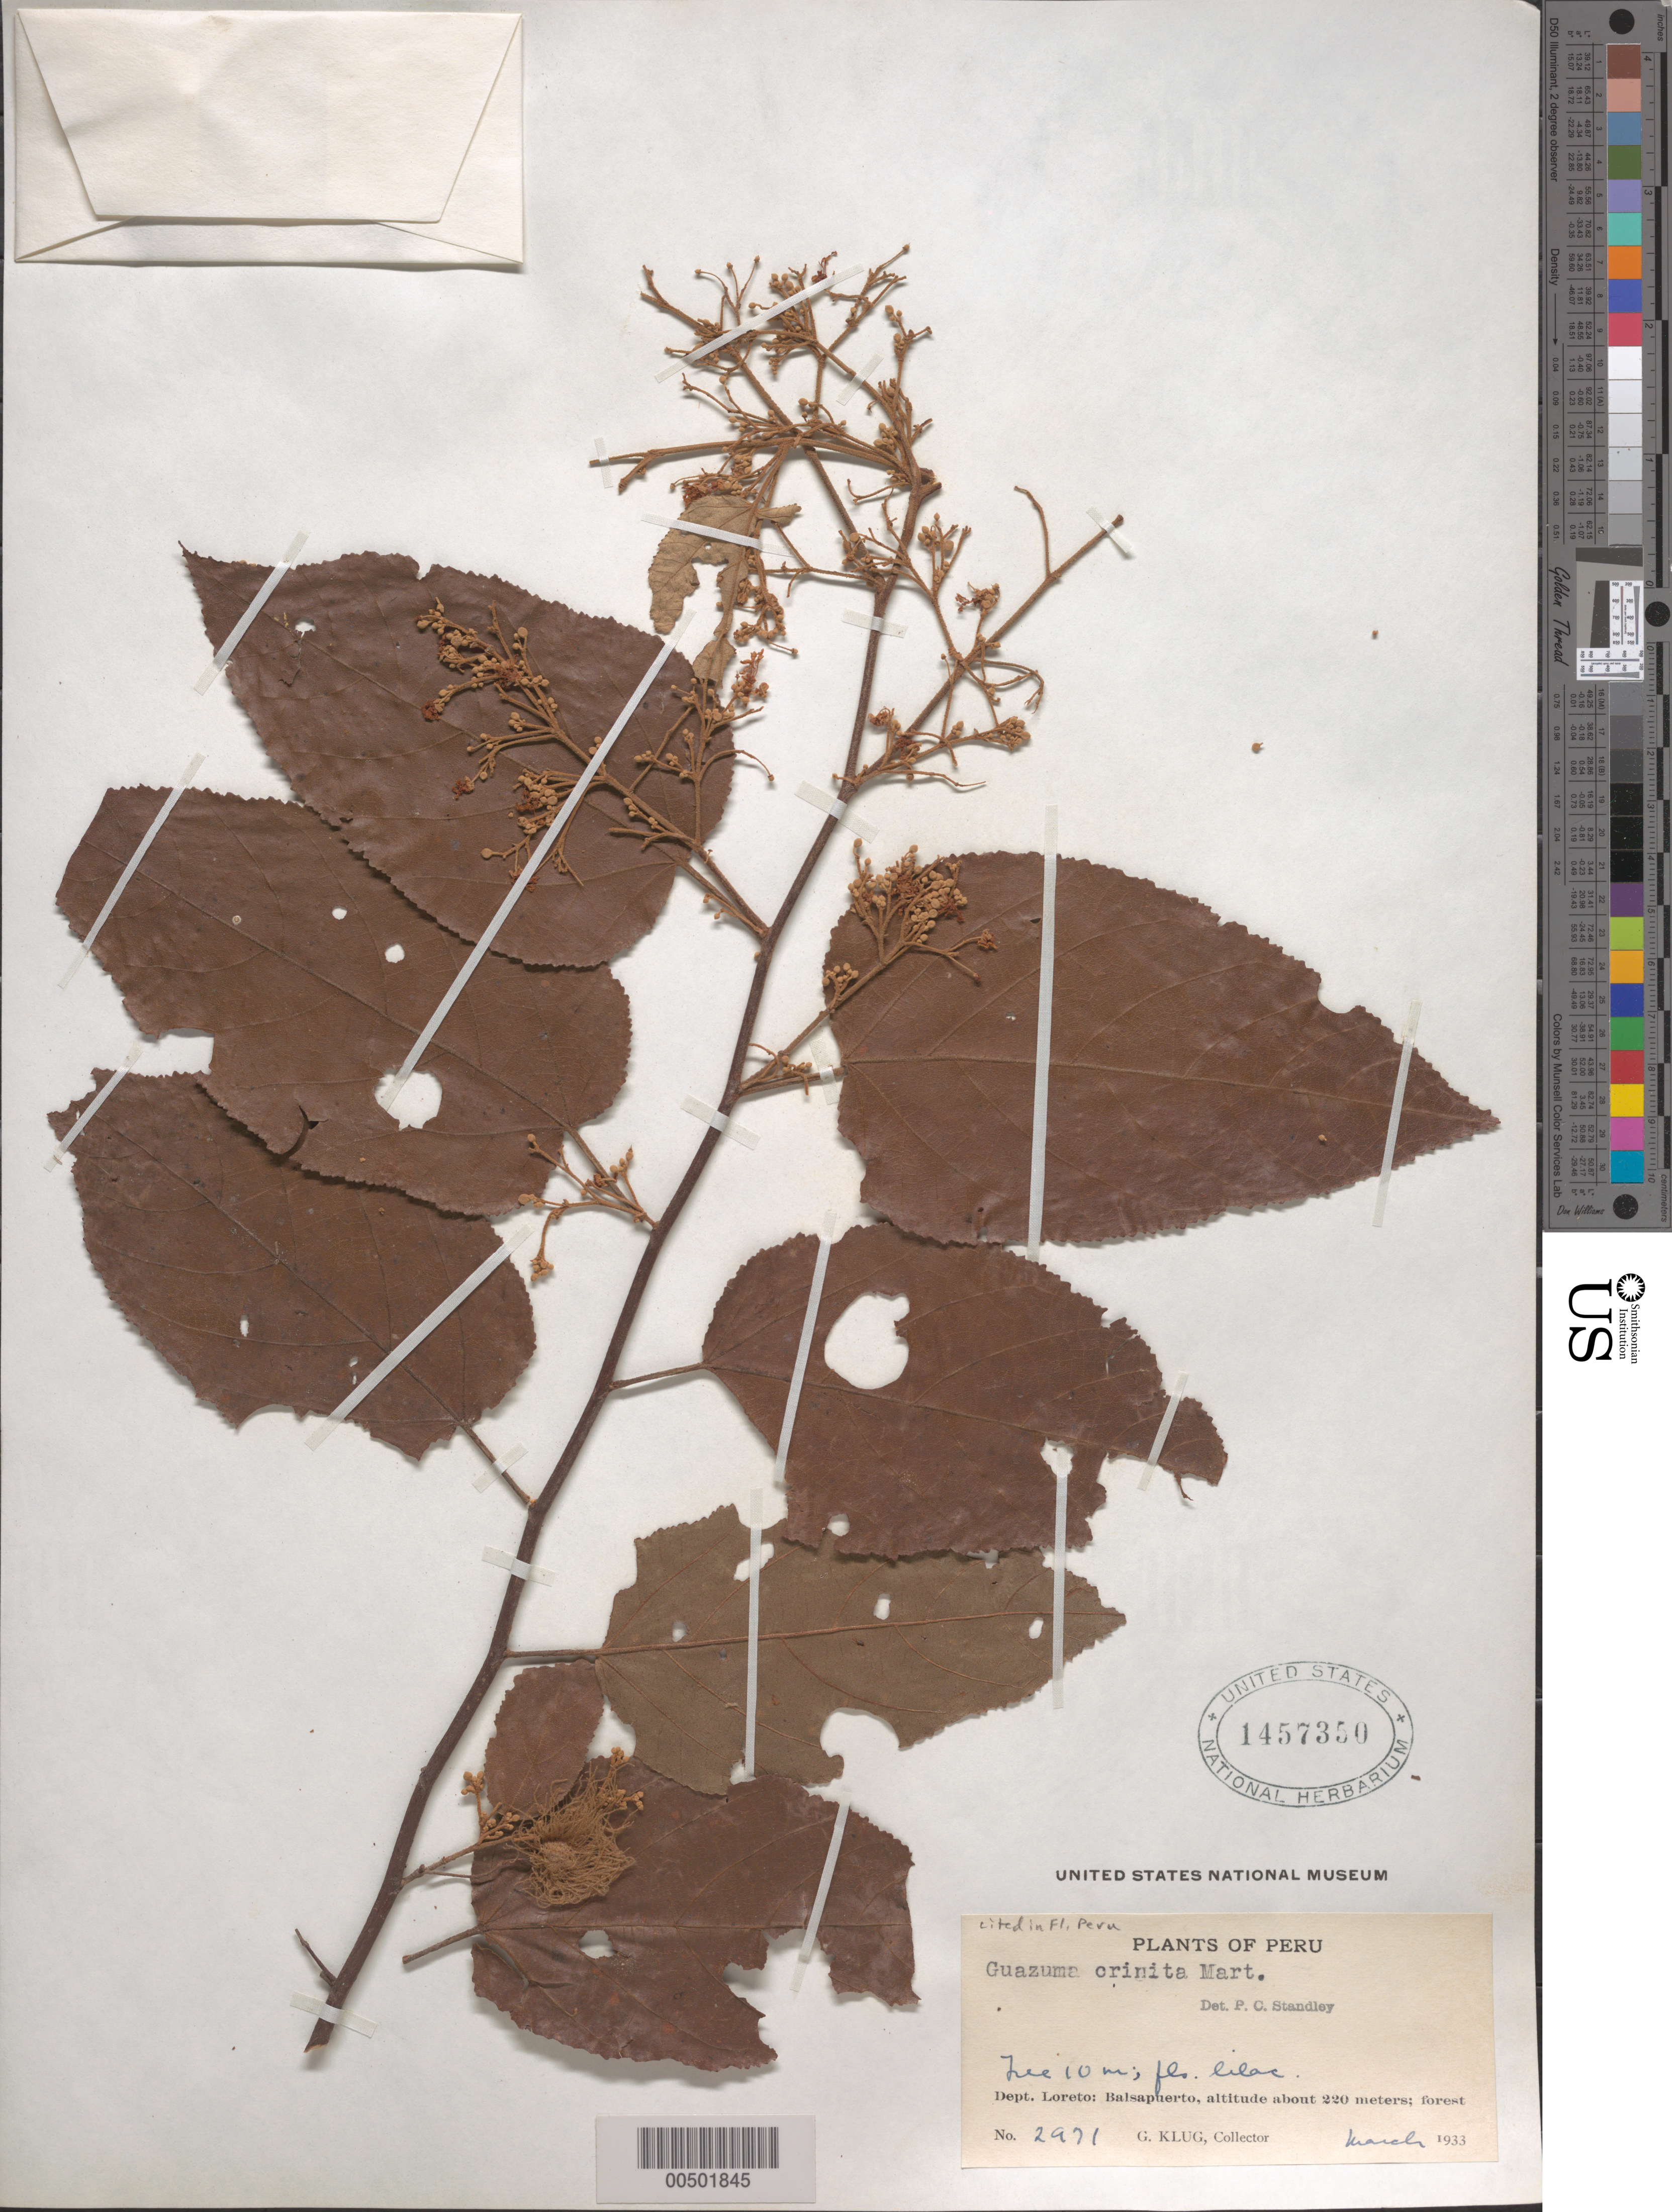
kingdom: Plantae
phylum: Tracheophyta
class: Magnoliopsida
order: Malvales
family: Malvaceae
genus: Guazuma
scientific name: Guazuma crinita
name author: Mart.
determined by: Standley, Paul C.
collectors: G. Klug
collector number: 2971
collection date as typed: Mar 1933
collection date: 1933-03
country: Peru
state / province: Loreto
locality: Balsapuerto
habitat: forest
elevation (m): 220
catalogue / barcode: US 1457350